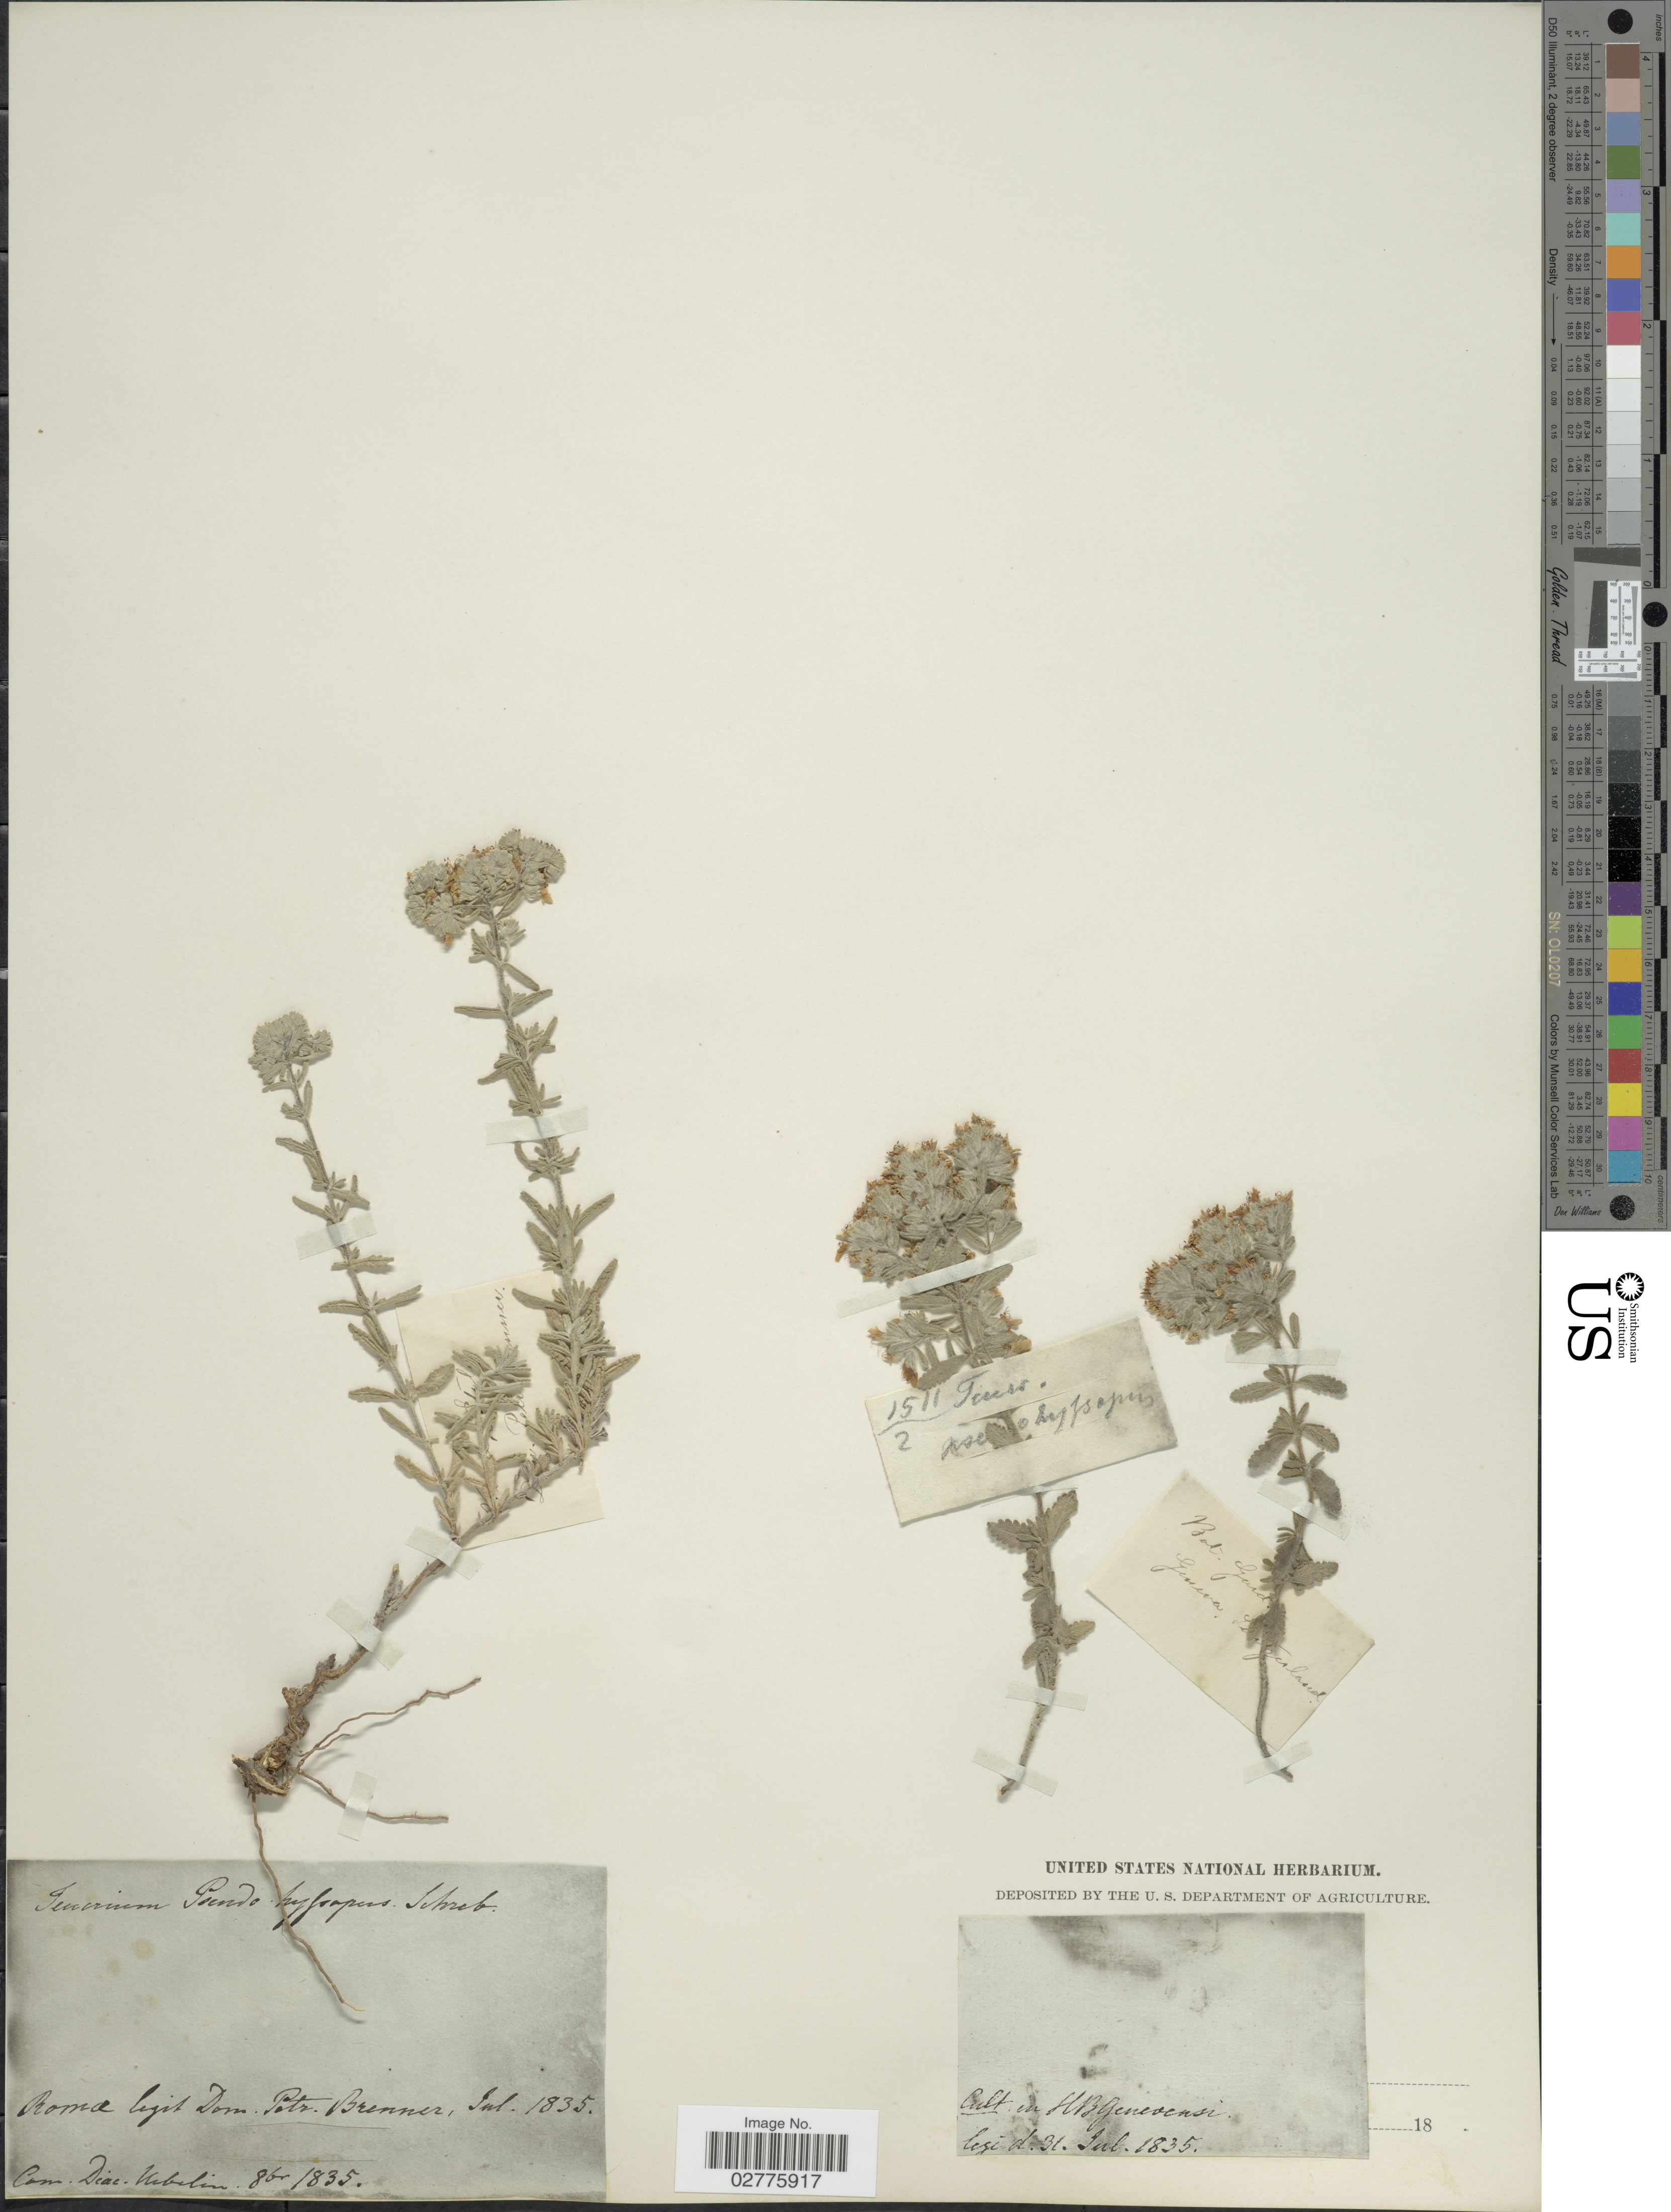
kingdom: Plantae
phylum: Tracheophyta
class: Magnoliopsida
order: Lamiales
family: Lamiaceae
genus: Teucrium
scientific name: Teucrium pseudohyssopus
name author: Schreb.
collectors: D. Brenner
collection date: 1835-07-31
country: Italy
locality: Roma. Cult. in HB Geneoensi.